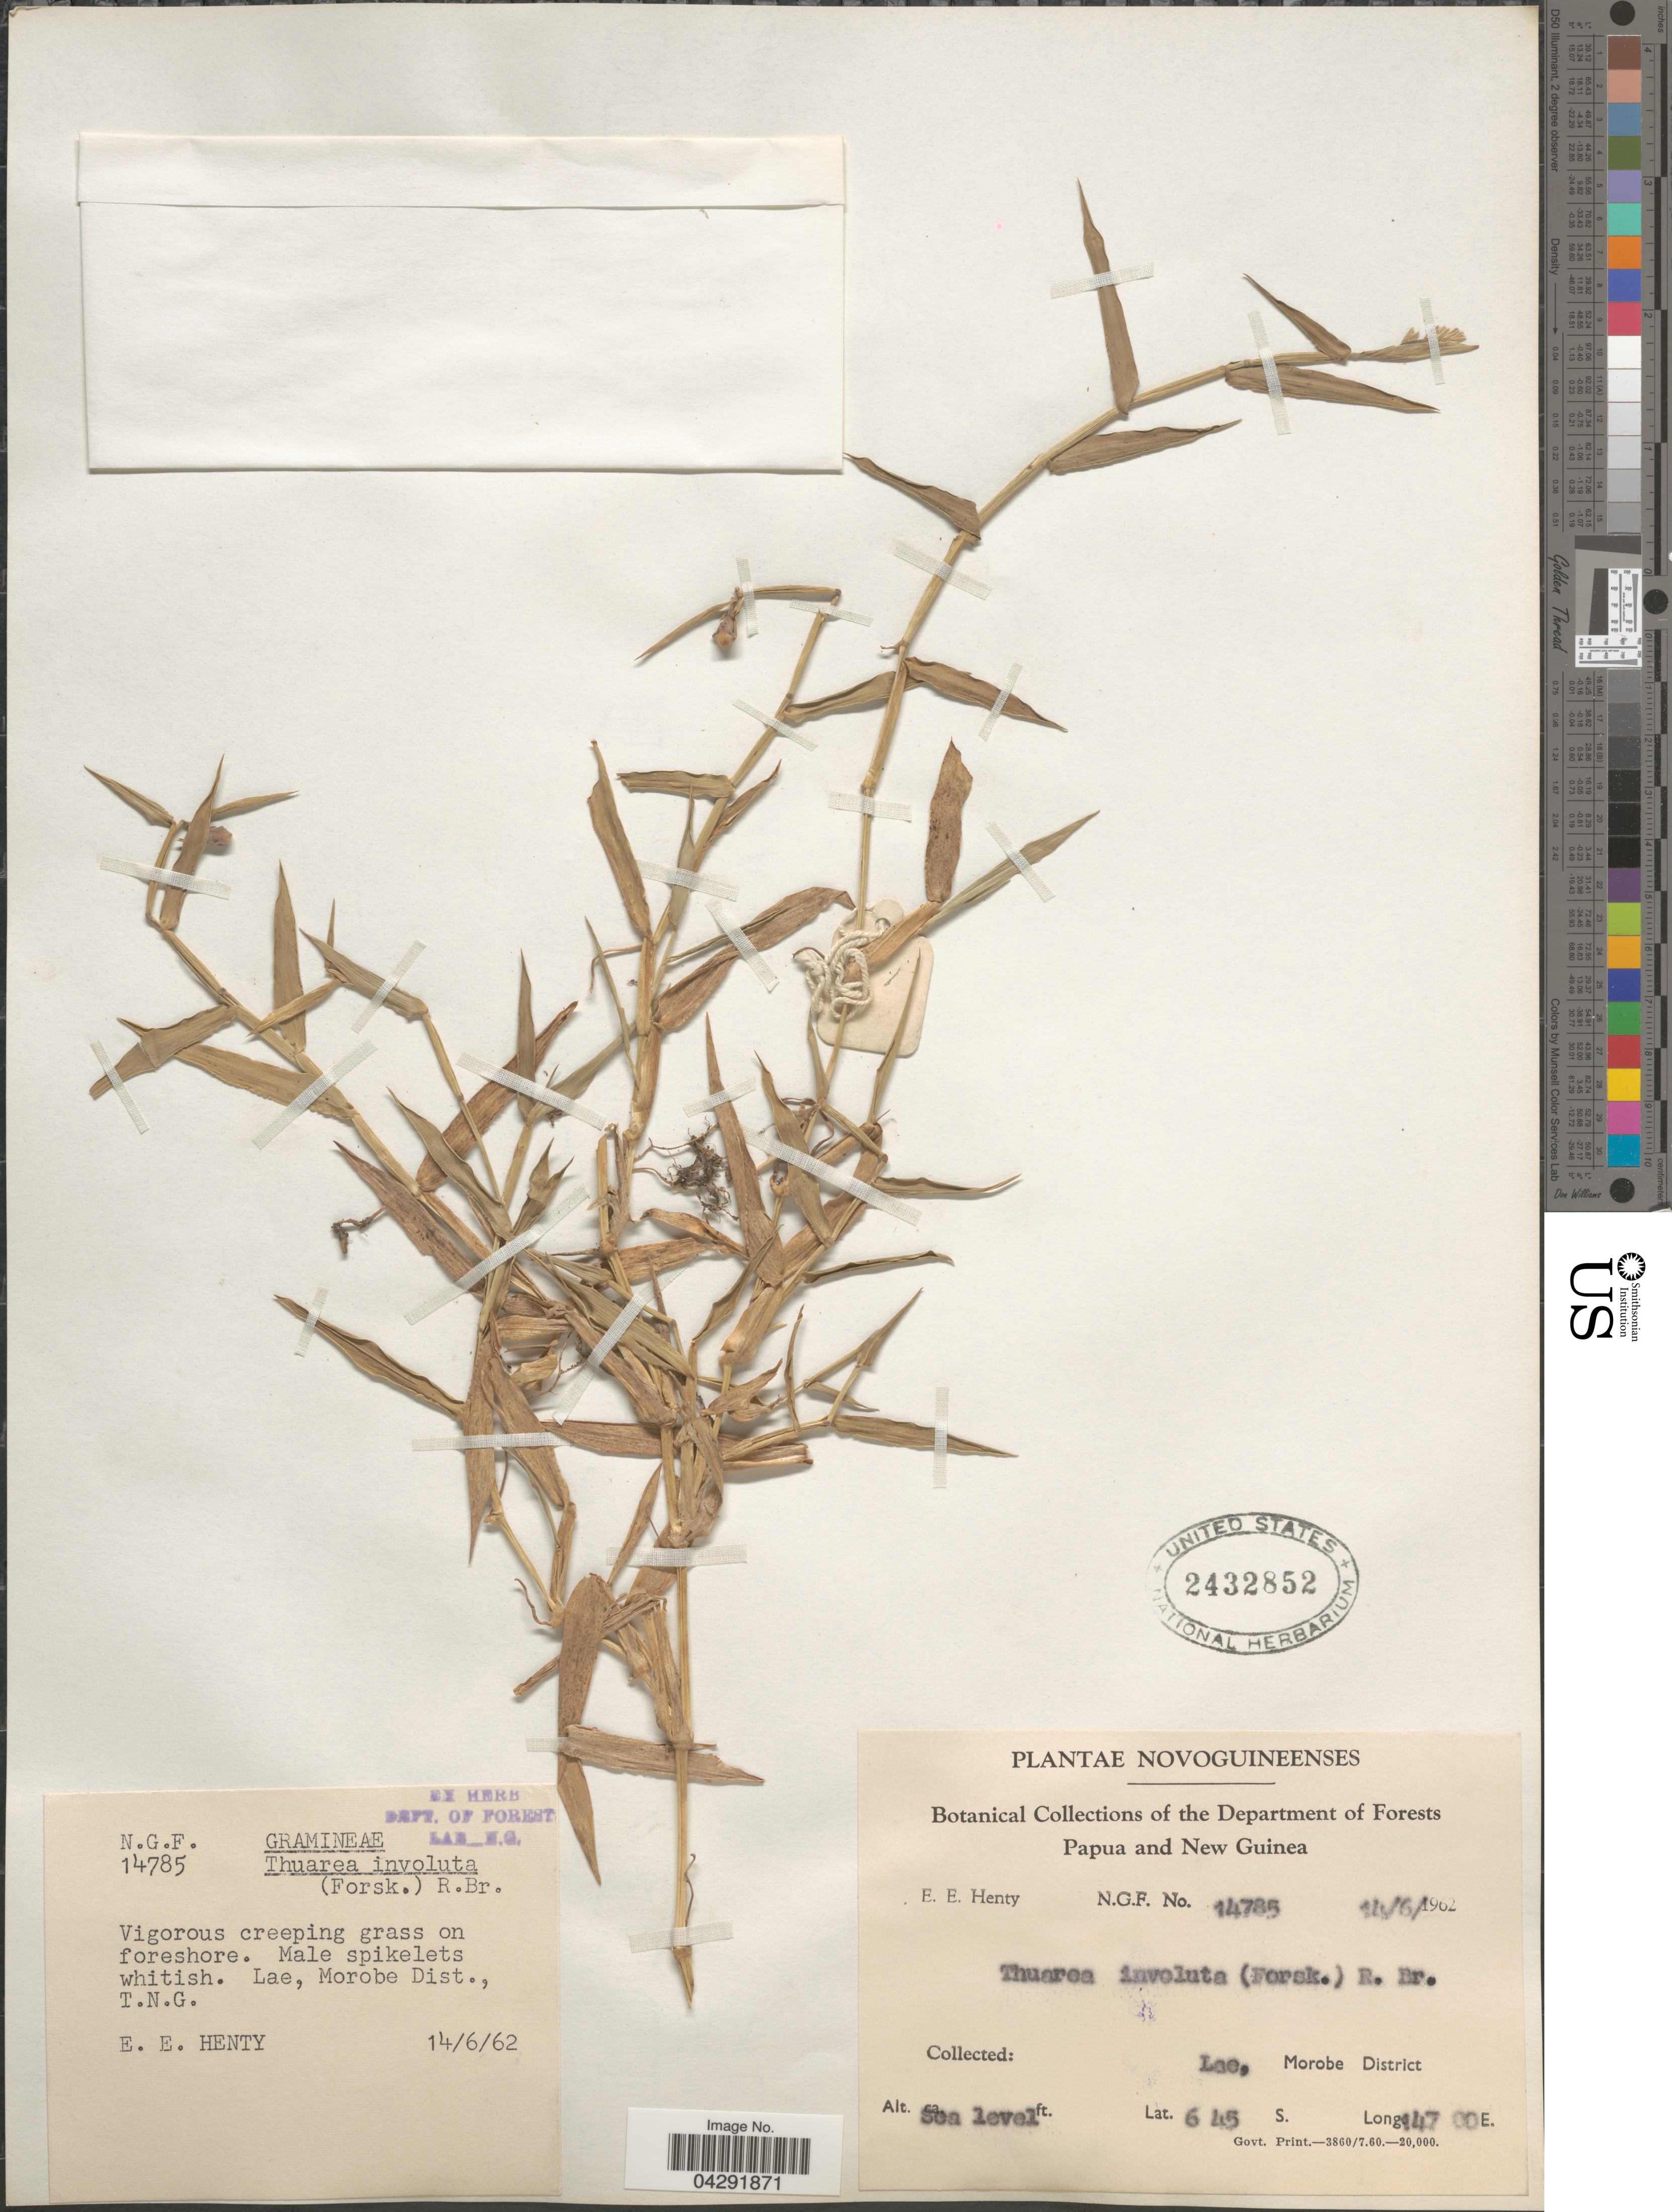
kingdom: Plantae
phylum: Tracheophyta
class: Liliopsida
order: Poales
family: Poaceae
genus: Thuarea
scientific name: Thuarea involuta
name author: (G. Forst.) R. Br. ex Sm.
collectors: E. Henty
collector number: N.G.F.14785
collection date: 1962-06-14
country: Papua New Guinea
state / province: Morobe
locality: Lae, Morobe Dist., T.N.G. Novoguineenses. Lae, Morobe District.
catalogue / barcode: US 2432852